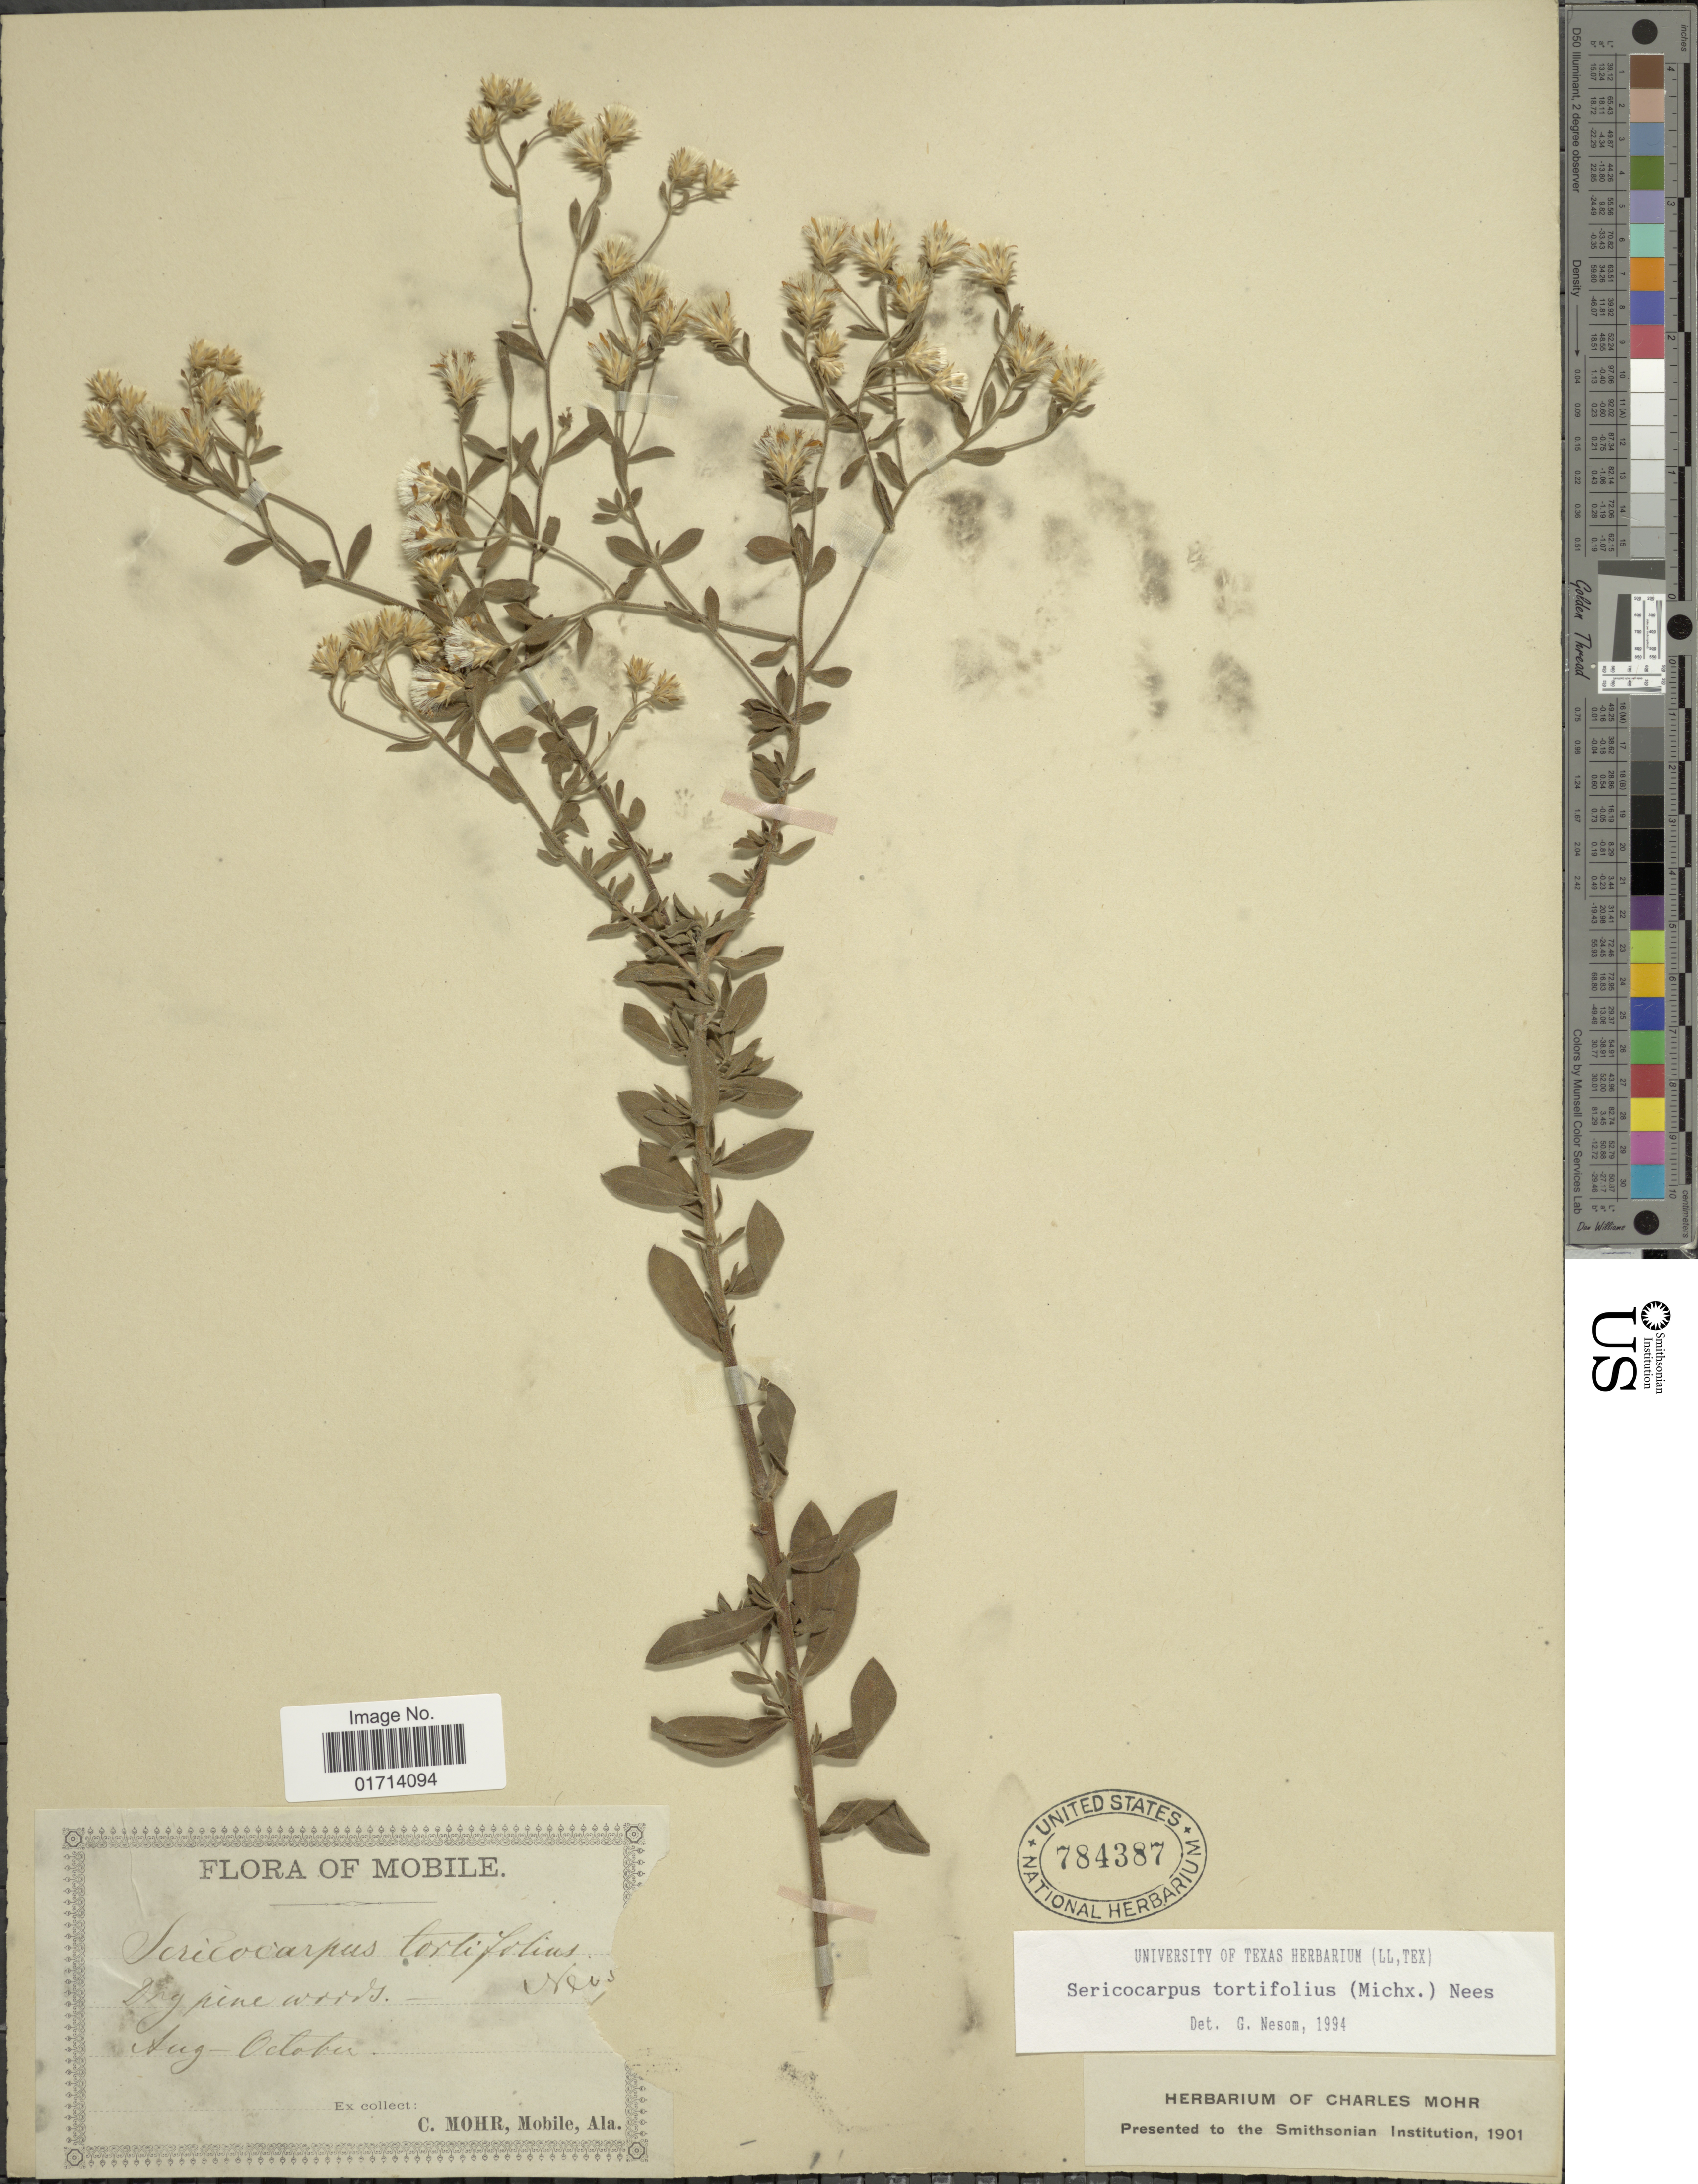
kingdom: Plantae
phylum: Tracheophyta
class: Magnoliopsida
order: Asterales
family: Asteraceae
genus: Sericocarpus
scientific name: Sericocarpus tortifolius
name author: (Michx.) Nees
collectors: C. T. Mohr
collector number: ss.n.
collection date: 1901-08/1901-10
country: United States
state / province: Alabama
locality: Mobile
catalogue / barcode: US 784387